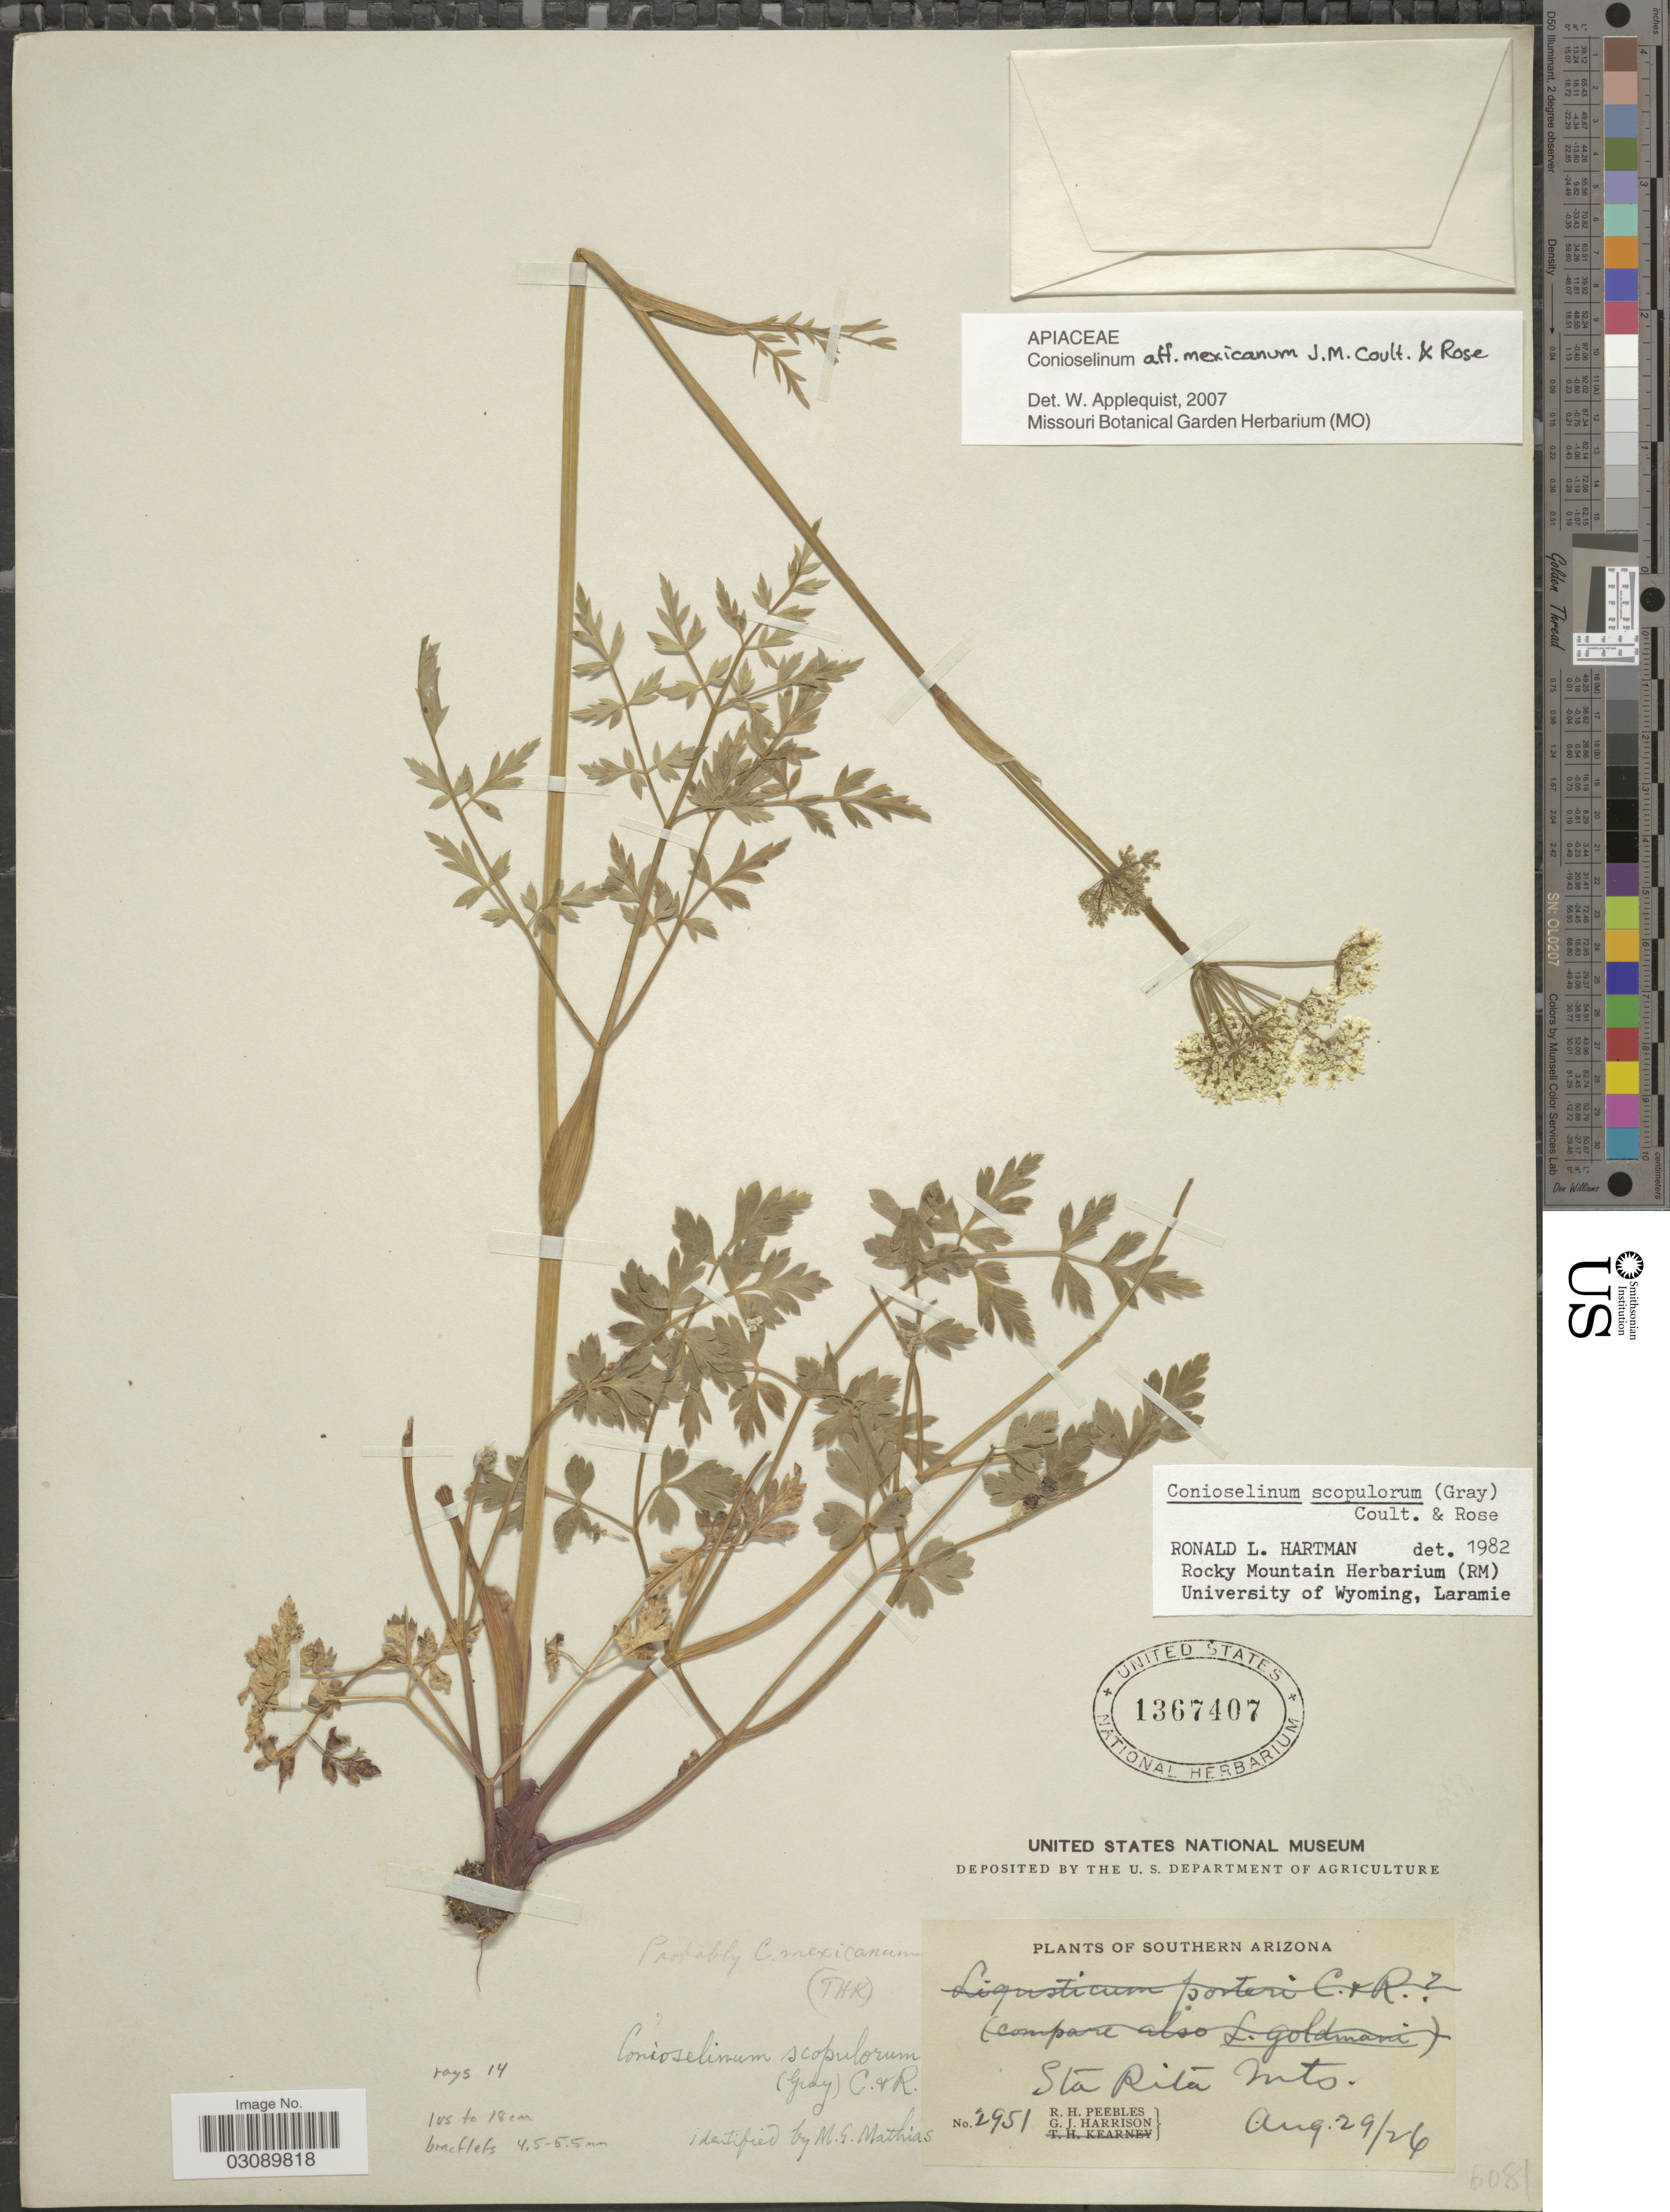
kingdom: Plantae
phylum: Tracheophyta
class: Magnoliopsida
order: Apiales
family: Apiaceae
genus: Conioselinum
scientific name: Conioselinum mexicanum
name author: J.M. Coult. & Rose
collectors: R. H. Peebles & G. J. Harrison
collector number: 2951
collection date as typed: Transcribed d/m/y: 29/8/26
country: United States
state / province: Arizona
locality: Southern Arizona. Sta Rita Mts.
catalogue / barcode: US 1367407